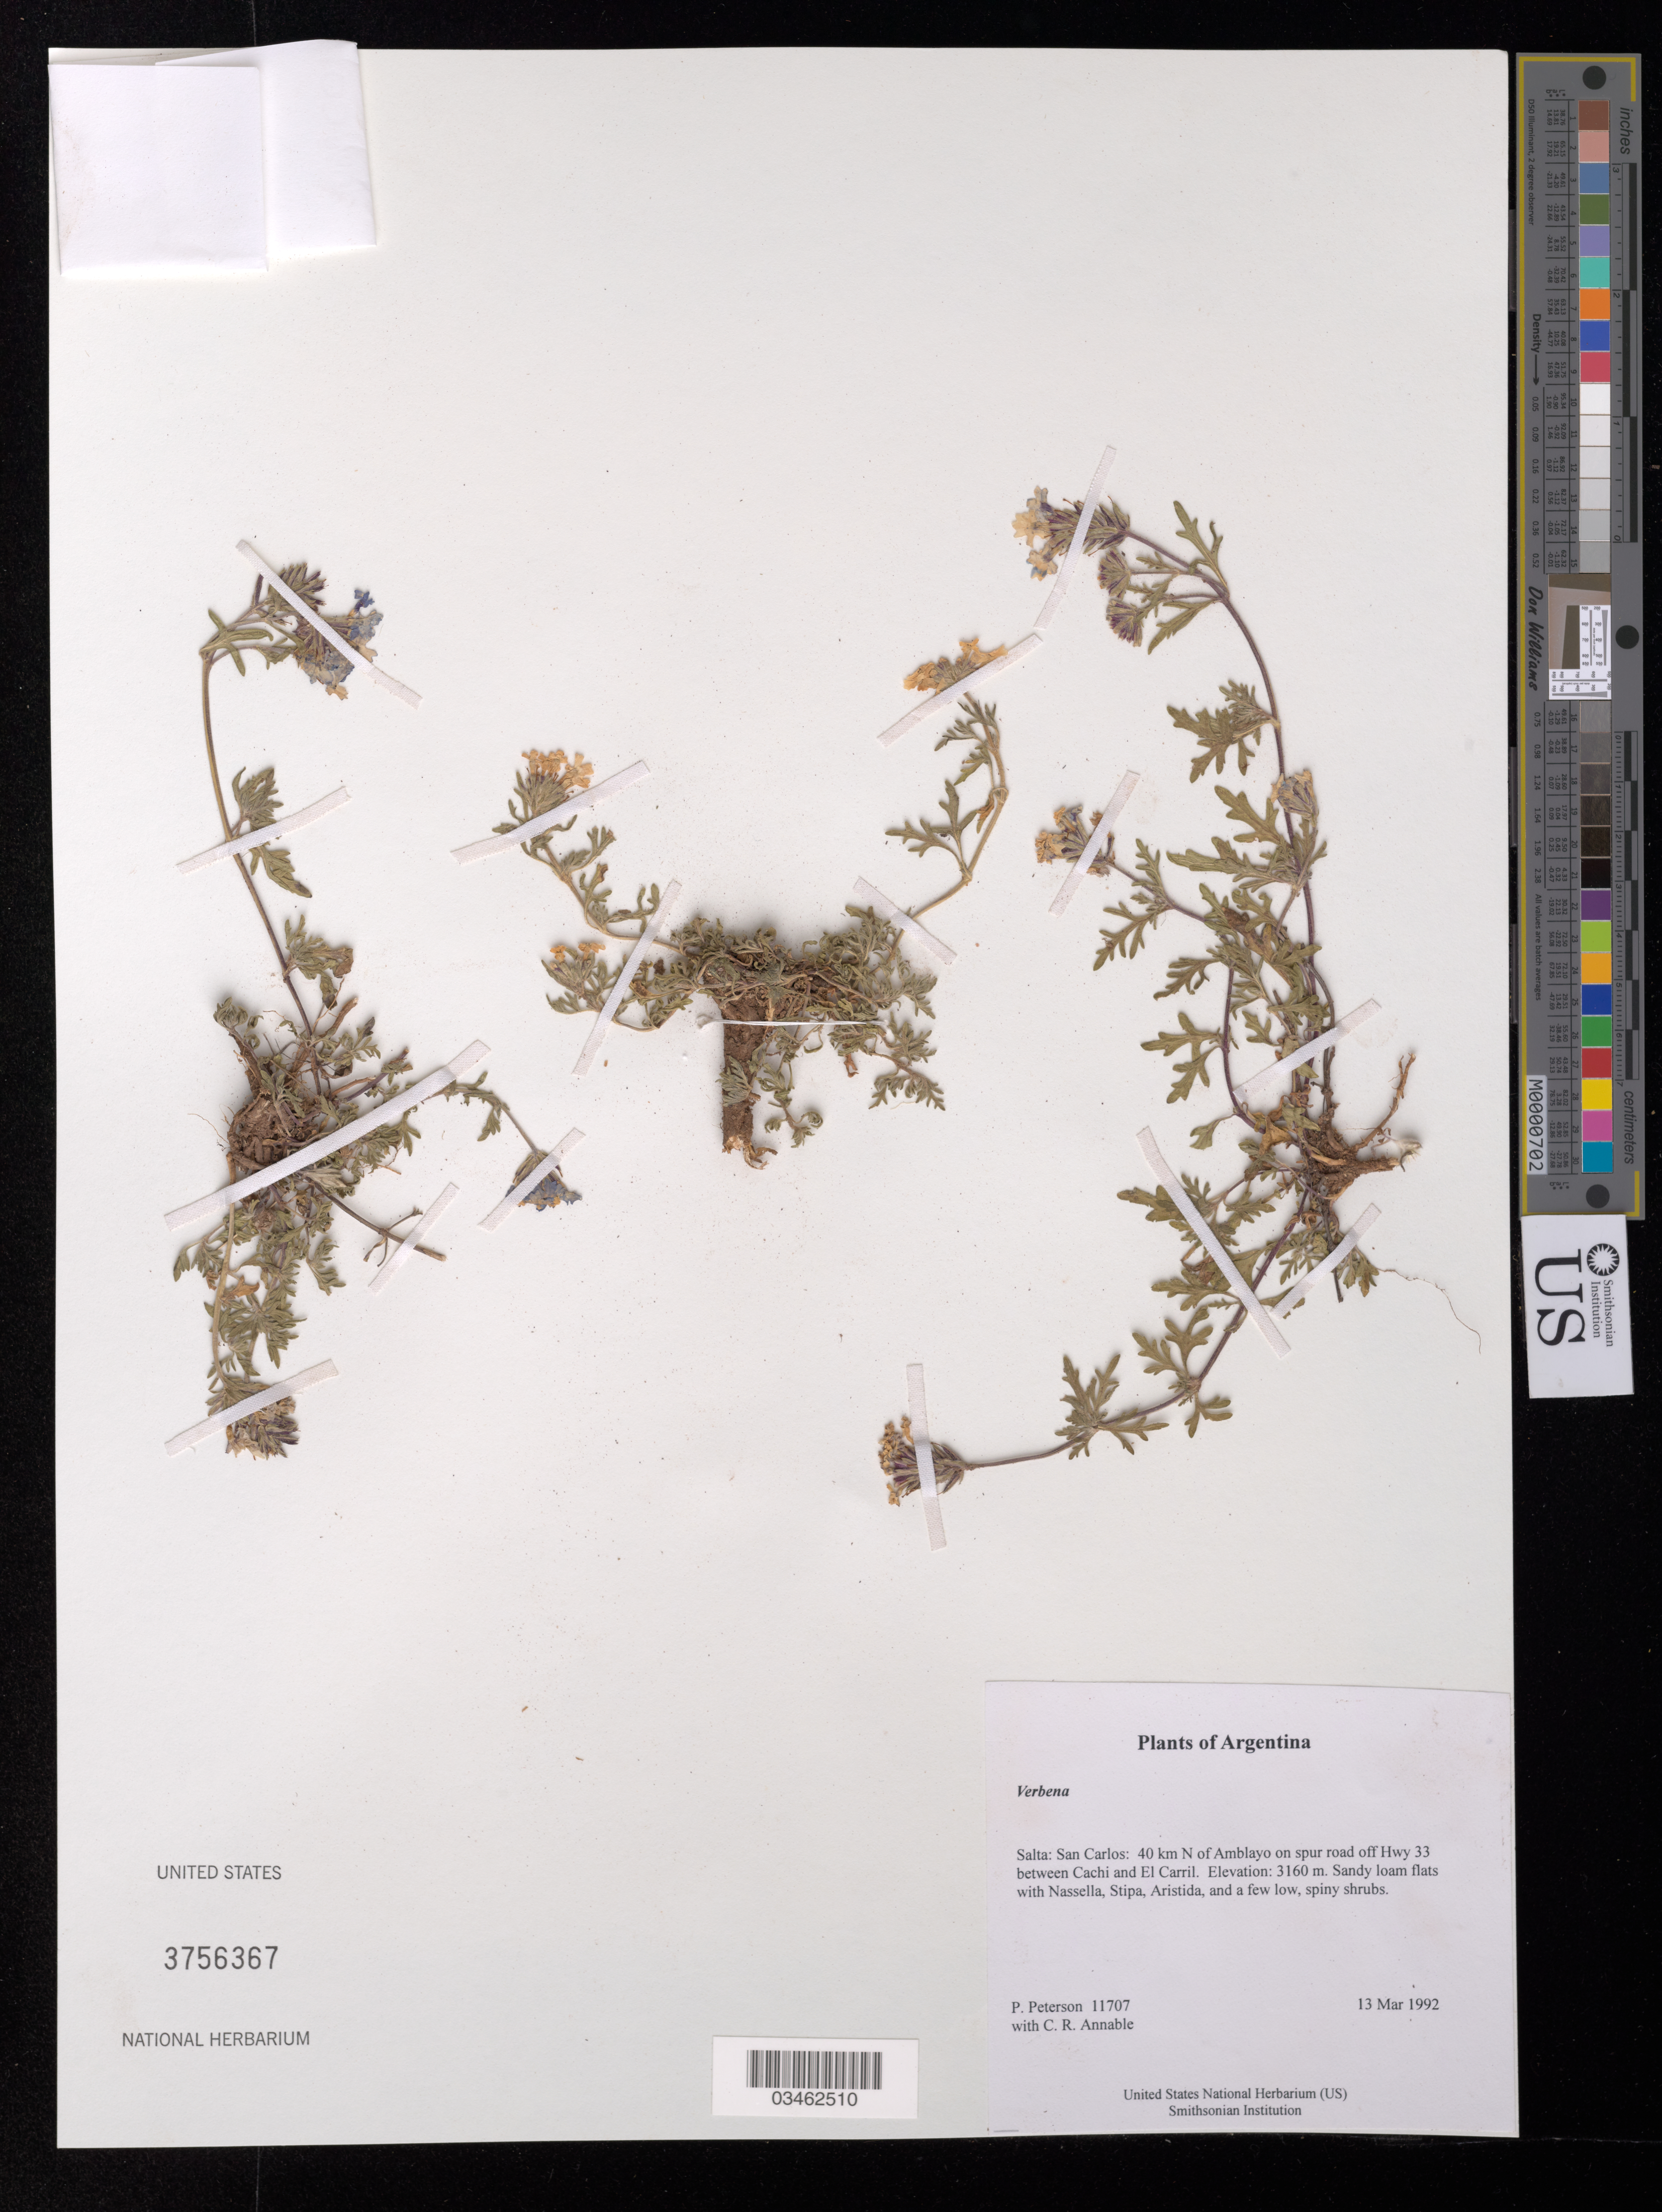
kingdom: Plantae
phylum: Tracheophyta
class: Magnoliopsida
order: Lamiales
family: Verbenaceae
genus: Verbena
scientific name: Verbena sp.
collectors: P. M. Peterson & C. R. Annable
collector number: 11707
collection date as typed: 13 Mar 1992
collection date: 1992-03-13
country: Argentina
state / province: Salta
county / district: San Carlos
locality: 40 km N of Amblayo on spur road off Hwy 33 between Cachi and El Carril.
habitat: Sandy loam flats with Nassella, Stipa, Aristida, and a few low, spiny shrubs.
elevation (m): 3160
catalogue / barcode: US 3756367